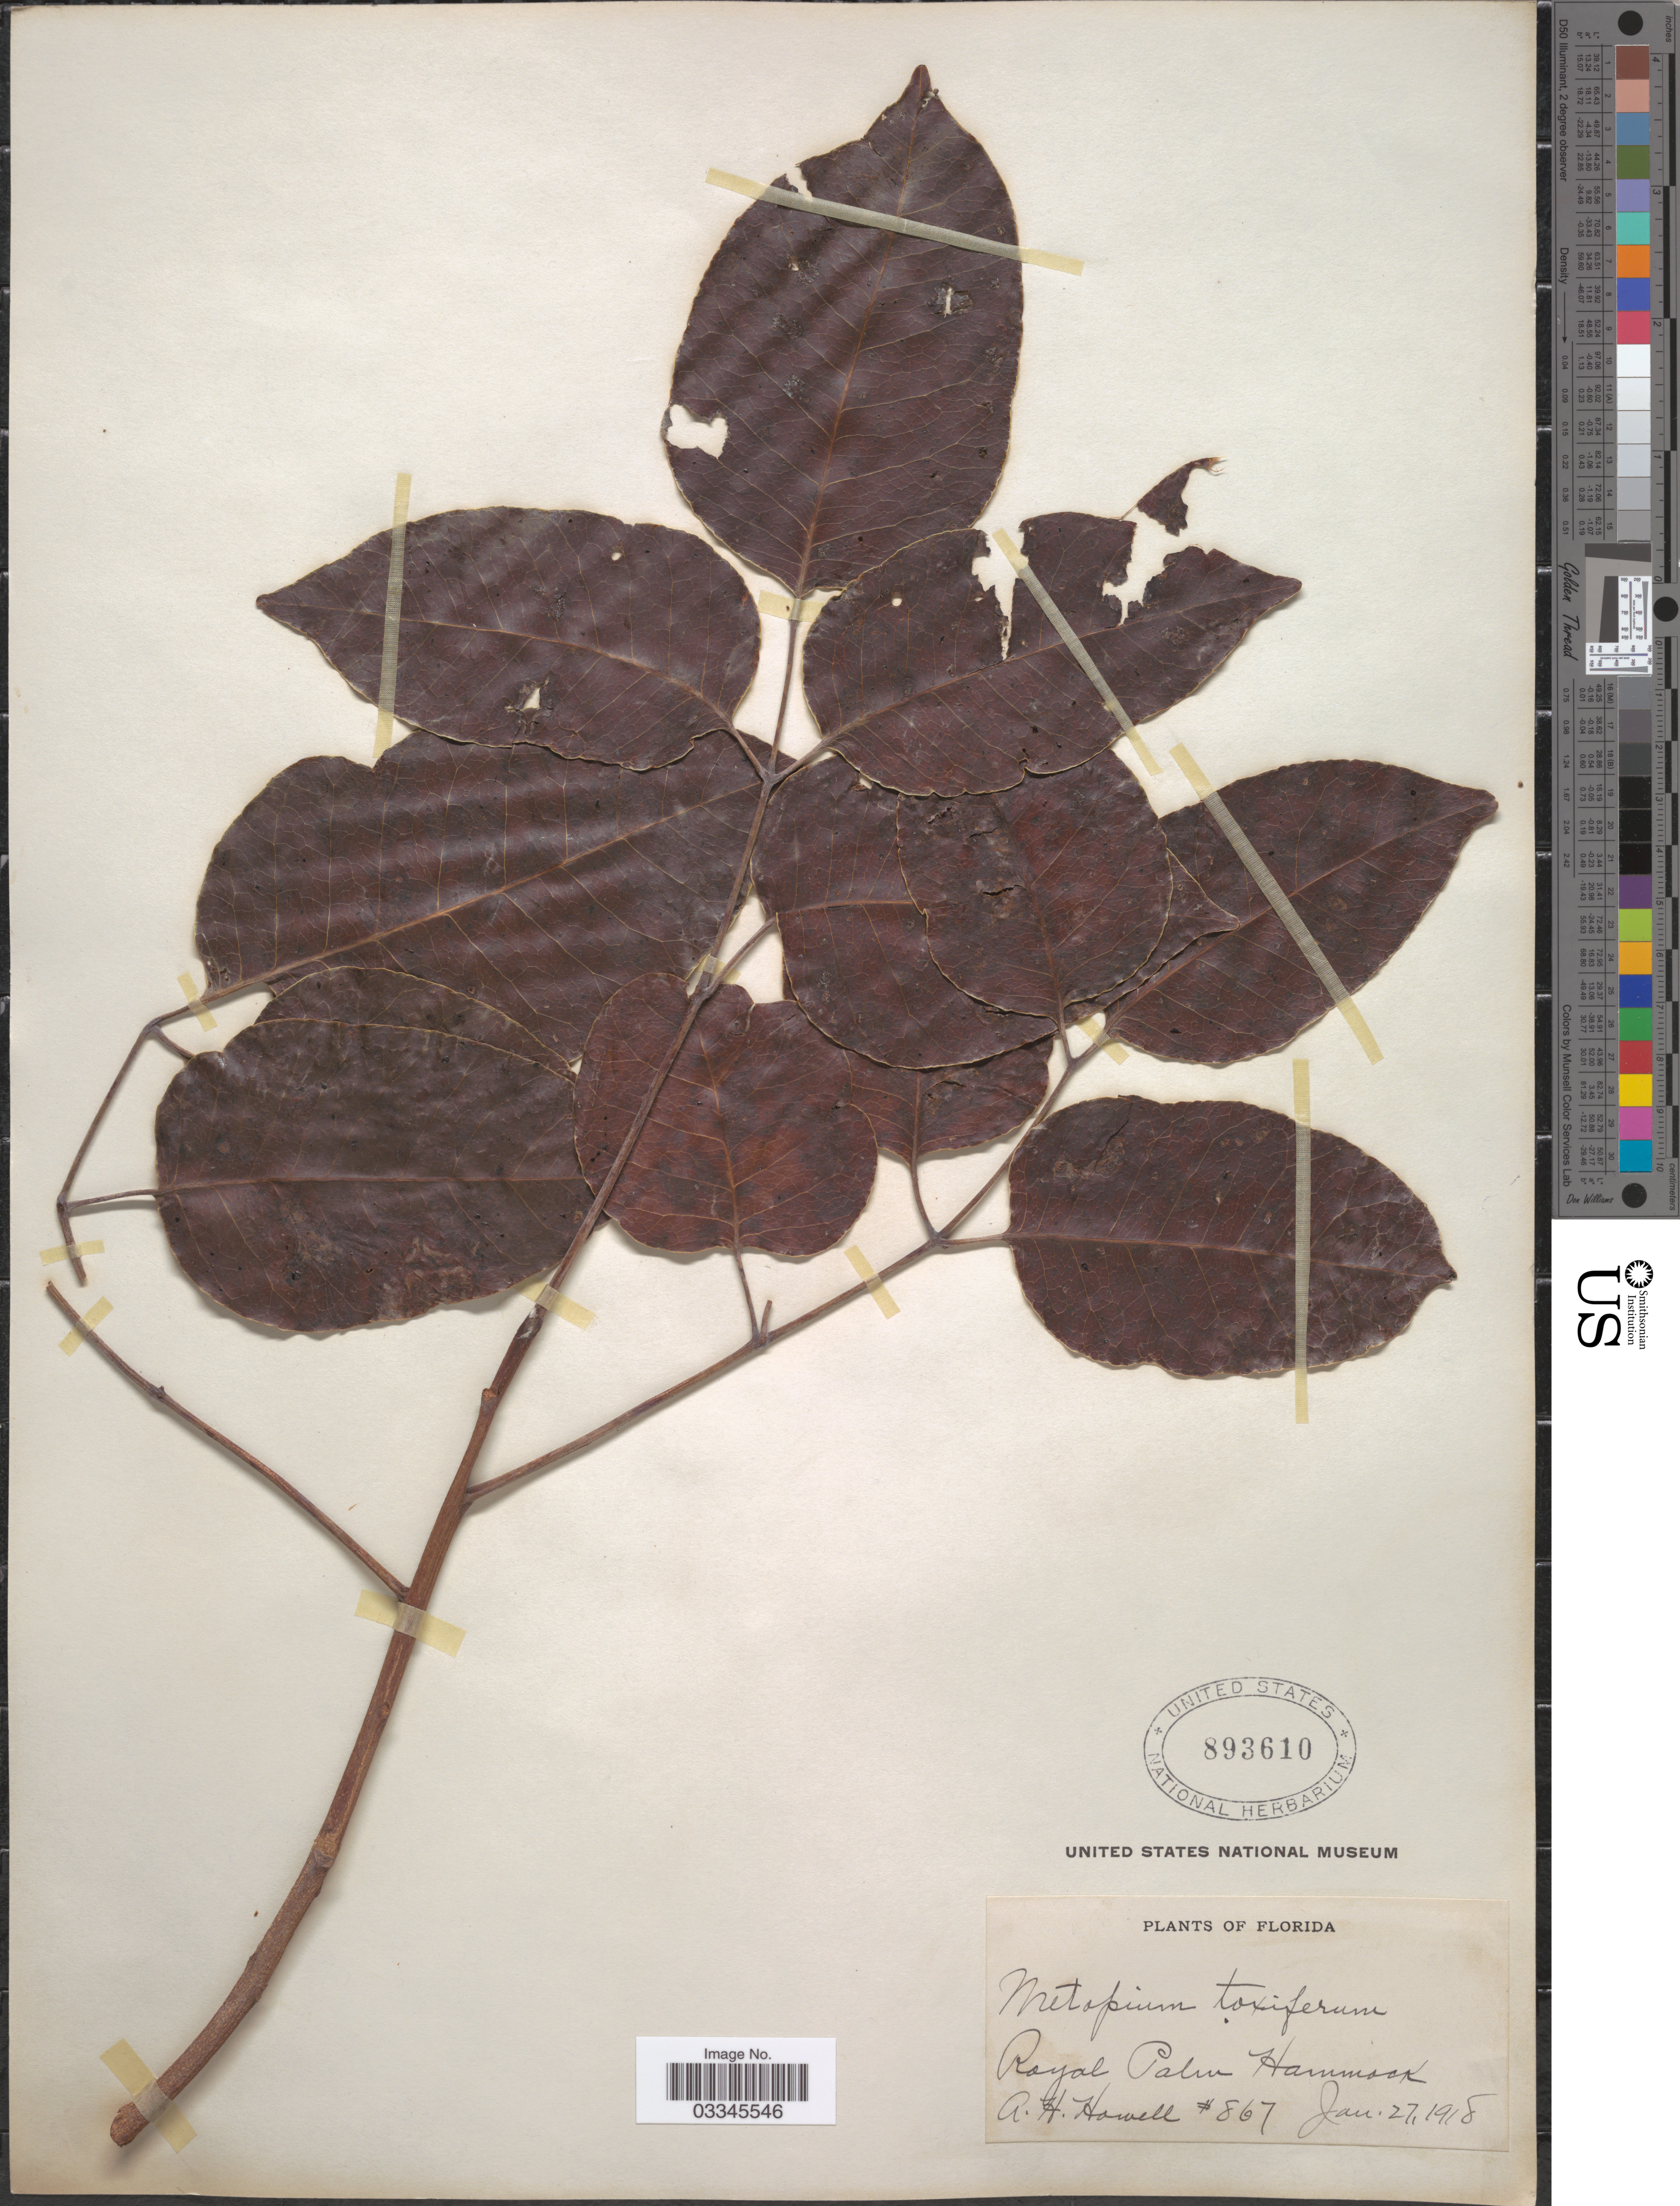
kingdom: Plantae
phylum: Tracheophyta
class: Magnoliopsida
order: Sapindales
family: Anacardiaceae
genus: Metopium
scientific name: Metopium toxiferum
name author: (L.) Krug & Urb.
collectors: A. Howell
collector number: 867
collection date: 1918-01-27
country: United States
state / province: Florida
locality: Royal Palm Hammock.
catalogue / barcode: US 893610